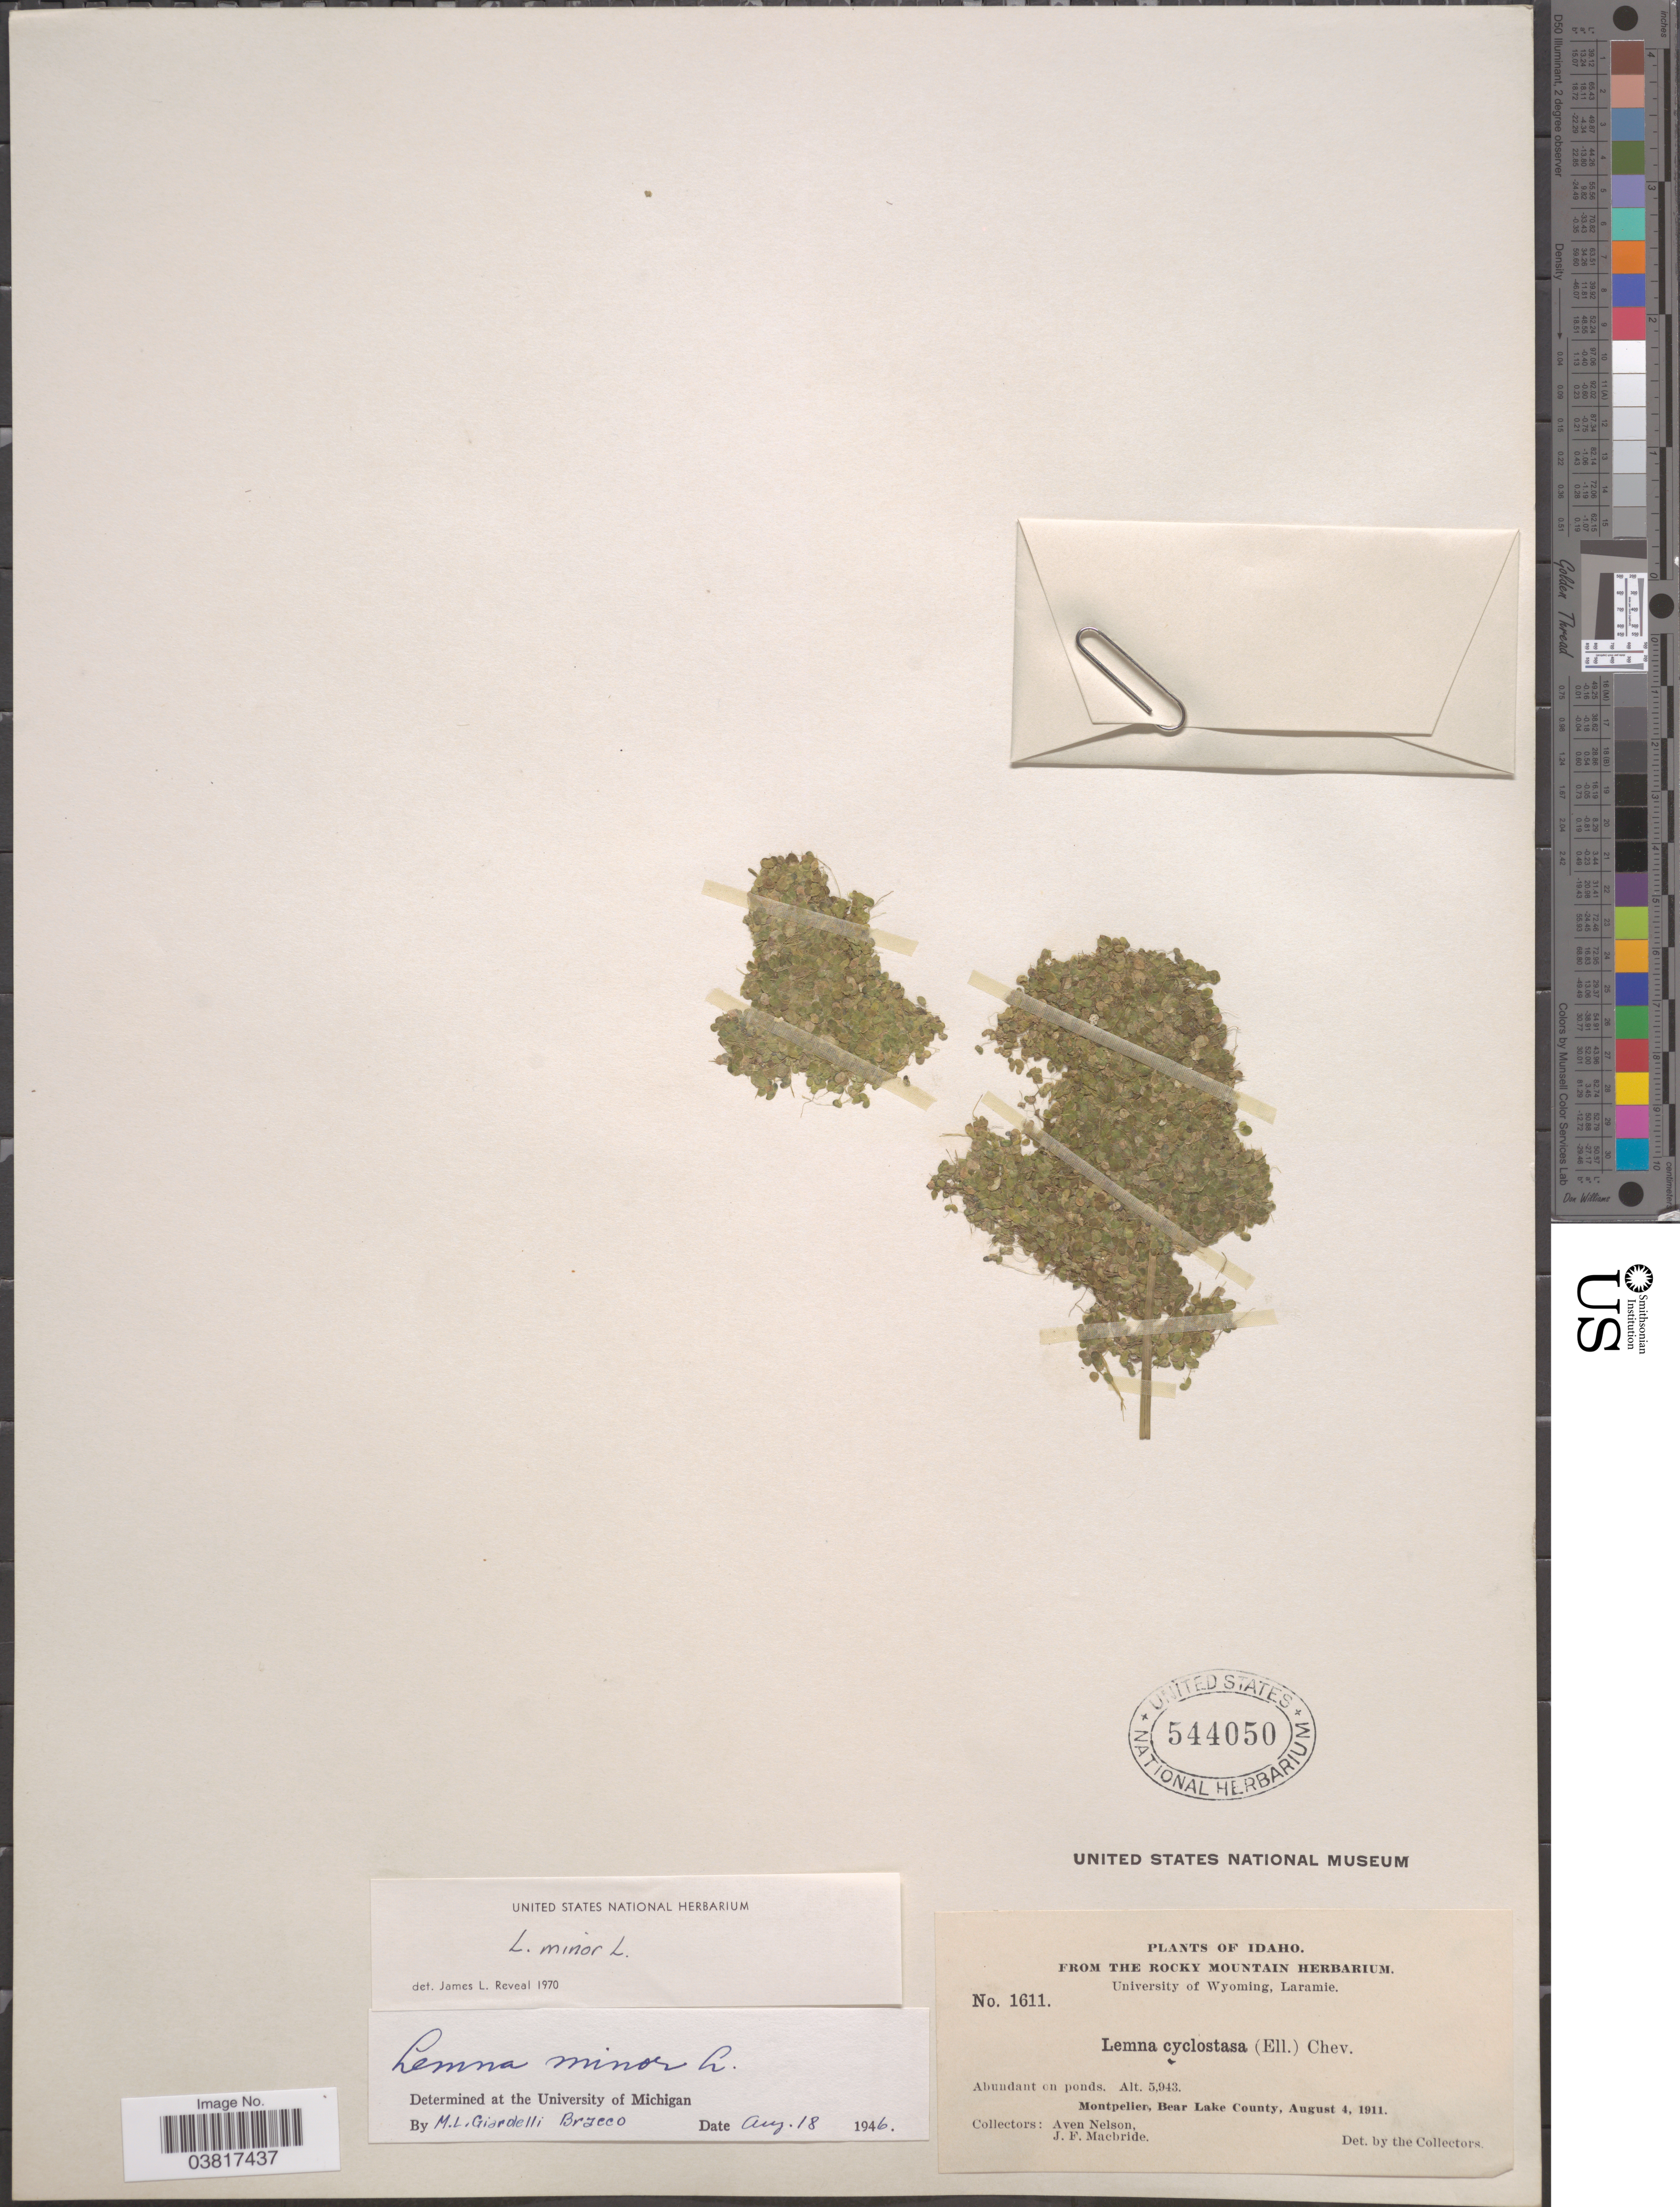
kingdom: Plantae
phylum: Tracheophyta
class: Liliopsida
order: Alismatales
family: Araceae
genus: Lemna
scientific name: Lemna minor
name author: L.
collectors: A. Nelson & J. F. Macbride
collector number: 1611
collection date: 1911-08-04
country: United States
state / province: Idaho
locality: Montpelier, Bear Lake County.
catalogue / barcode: US 544050